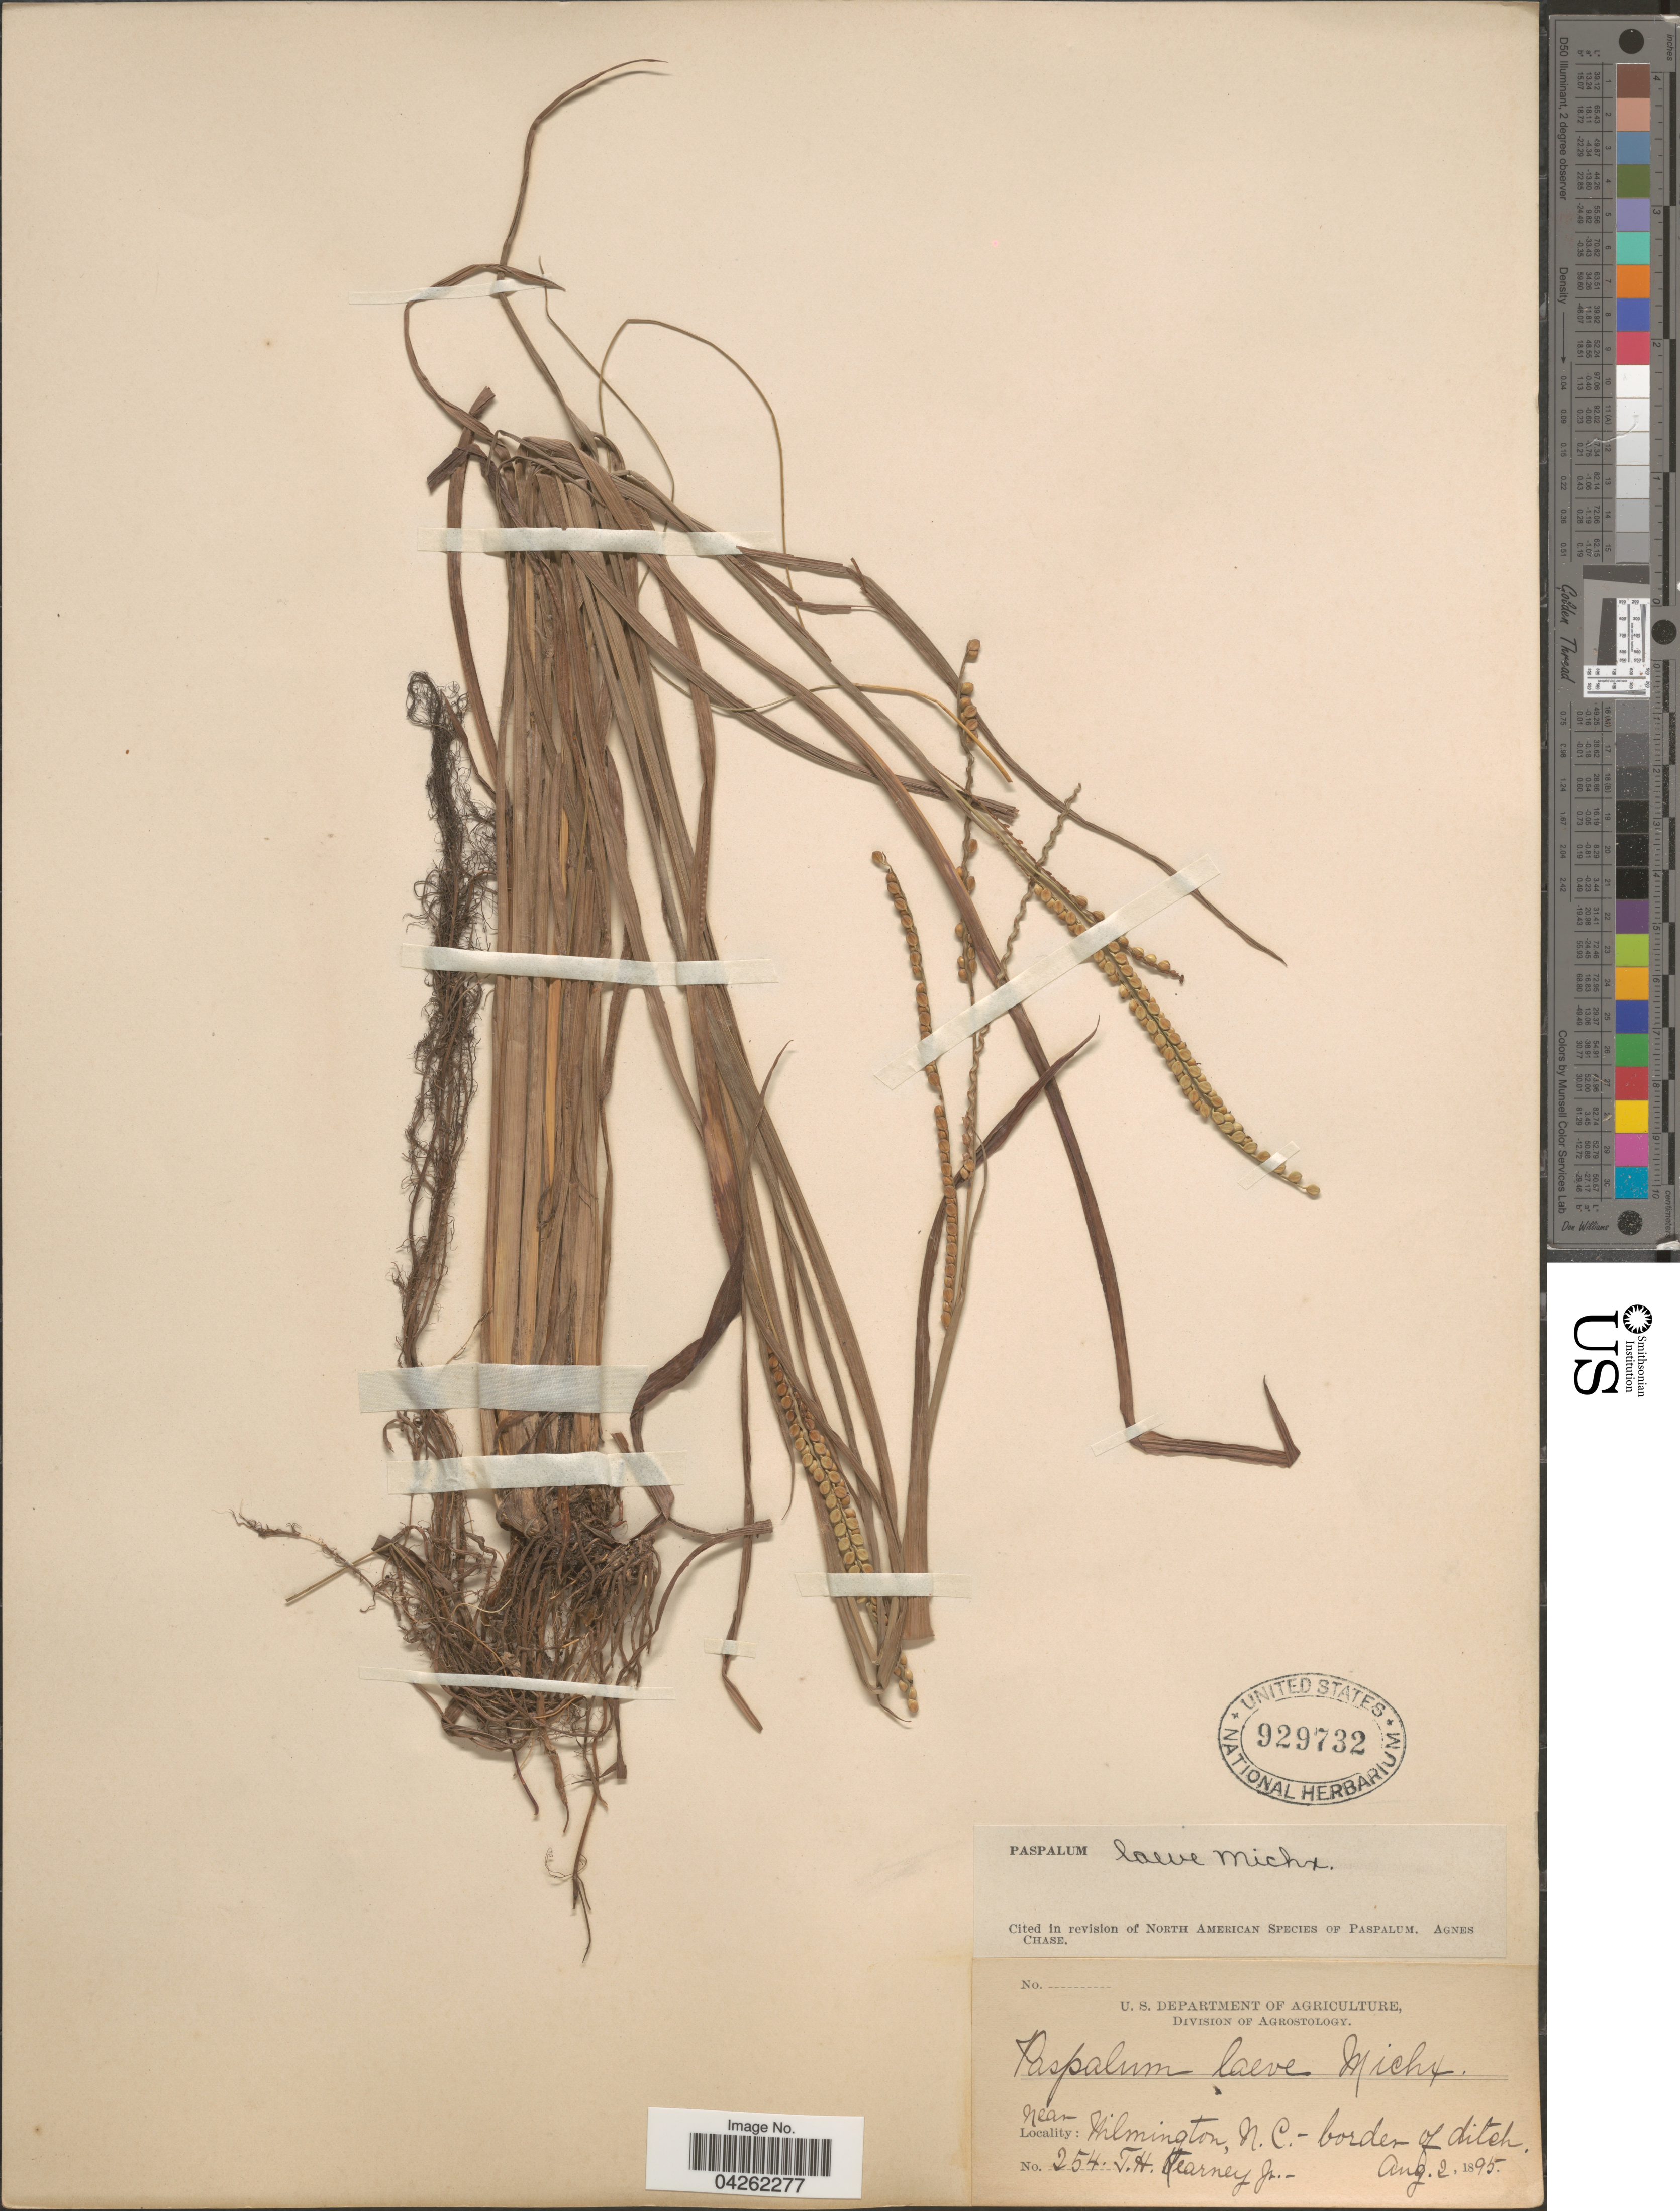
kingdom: Plantae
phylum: Tracheophyta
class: Liliopsida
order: Poales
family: Poaceae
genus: Paspalum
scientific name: Paspalum laeve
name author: Michx.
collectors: T. H. Kearney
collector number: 254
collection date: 1895-08-02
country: United States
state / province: North Carolina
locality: Near Wilmington,-border of ditch.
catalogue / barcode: US 929732